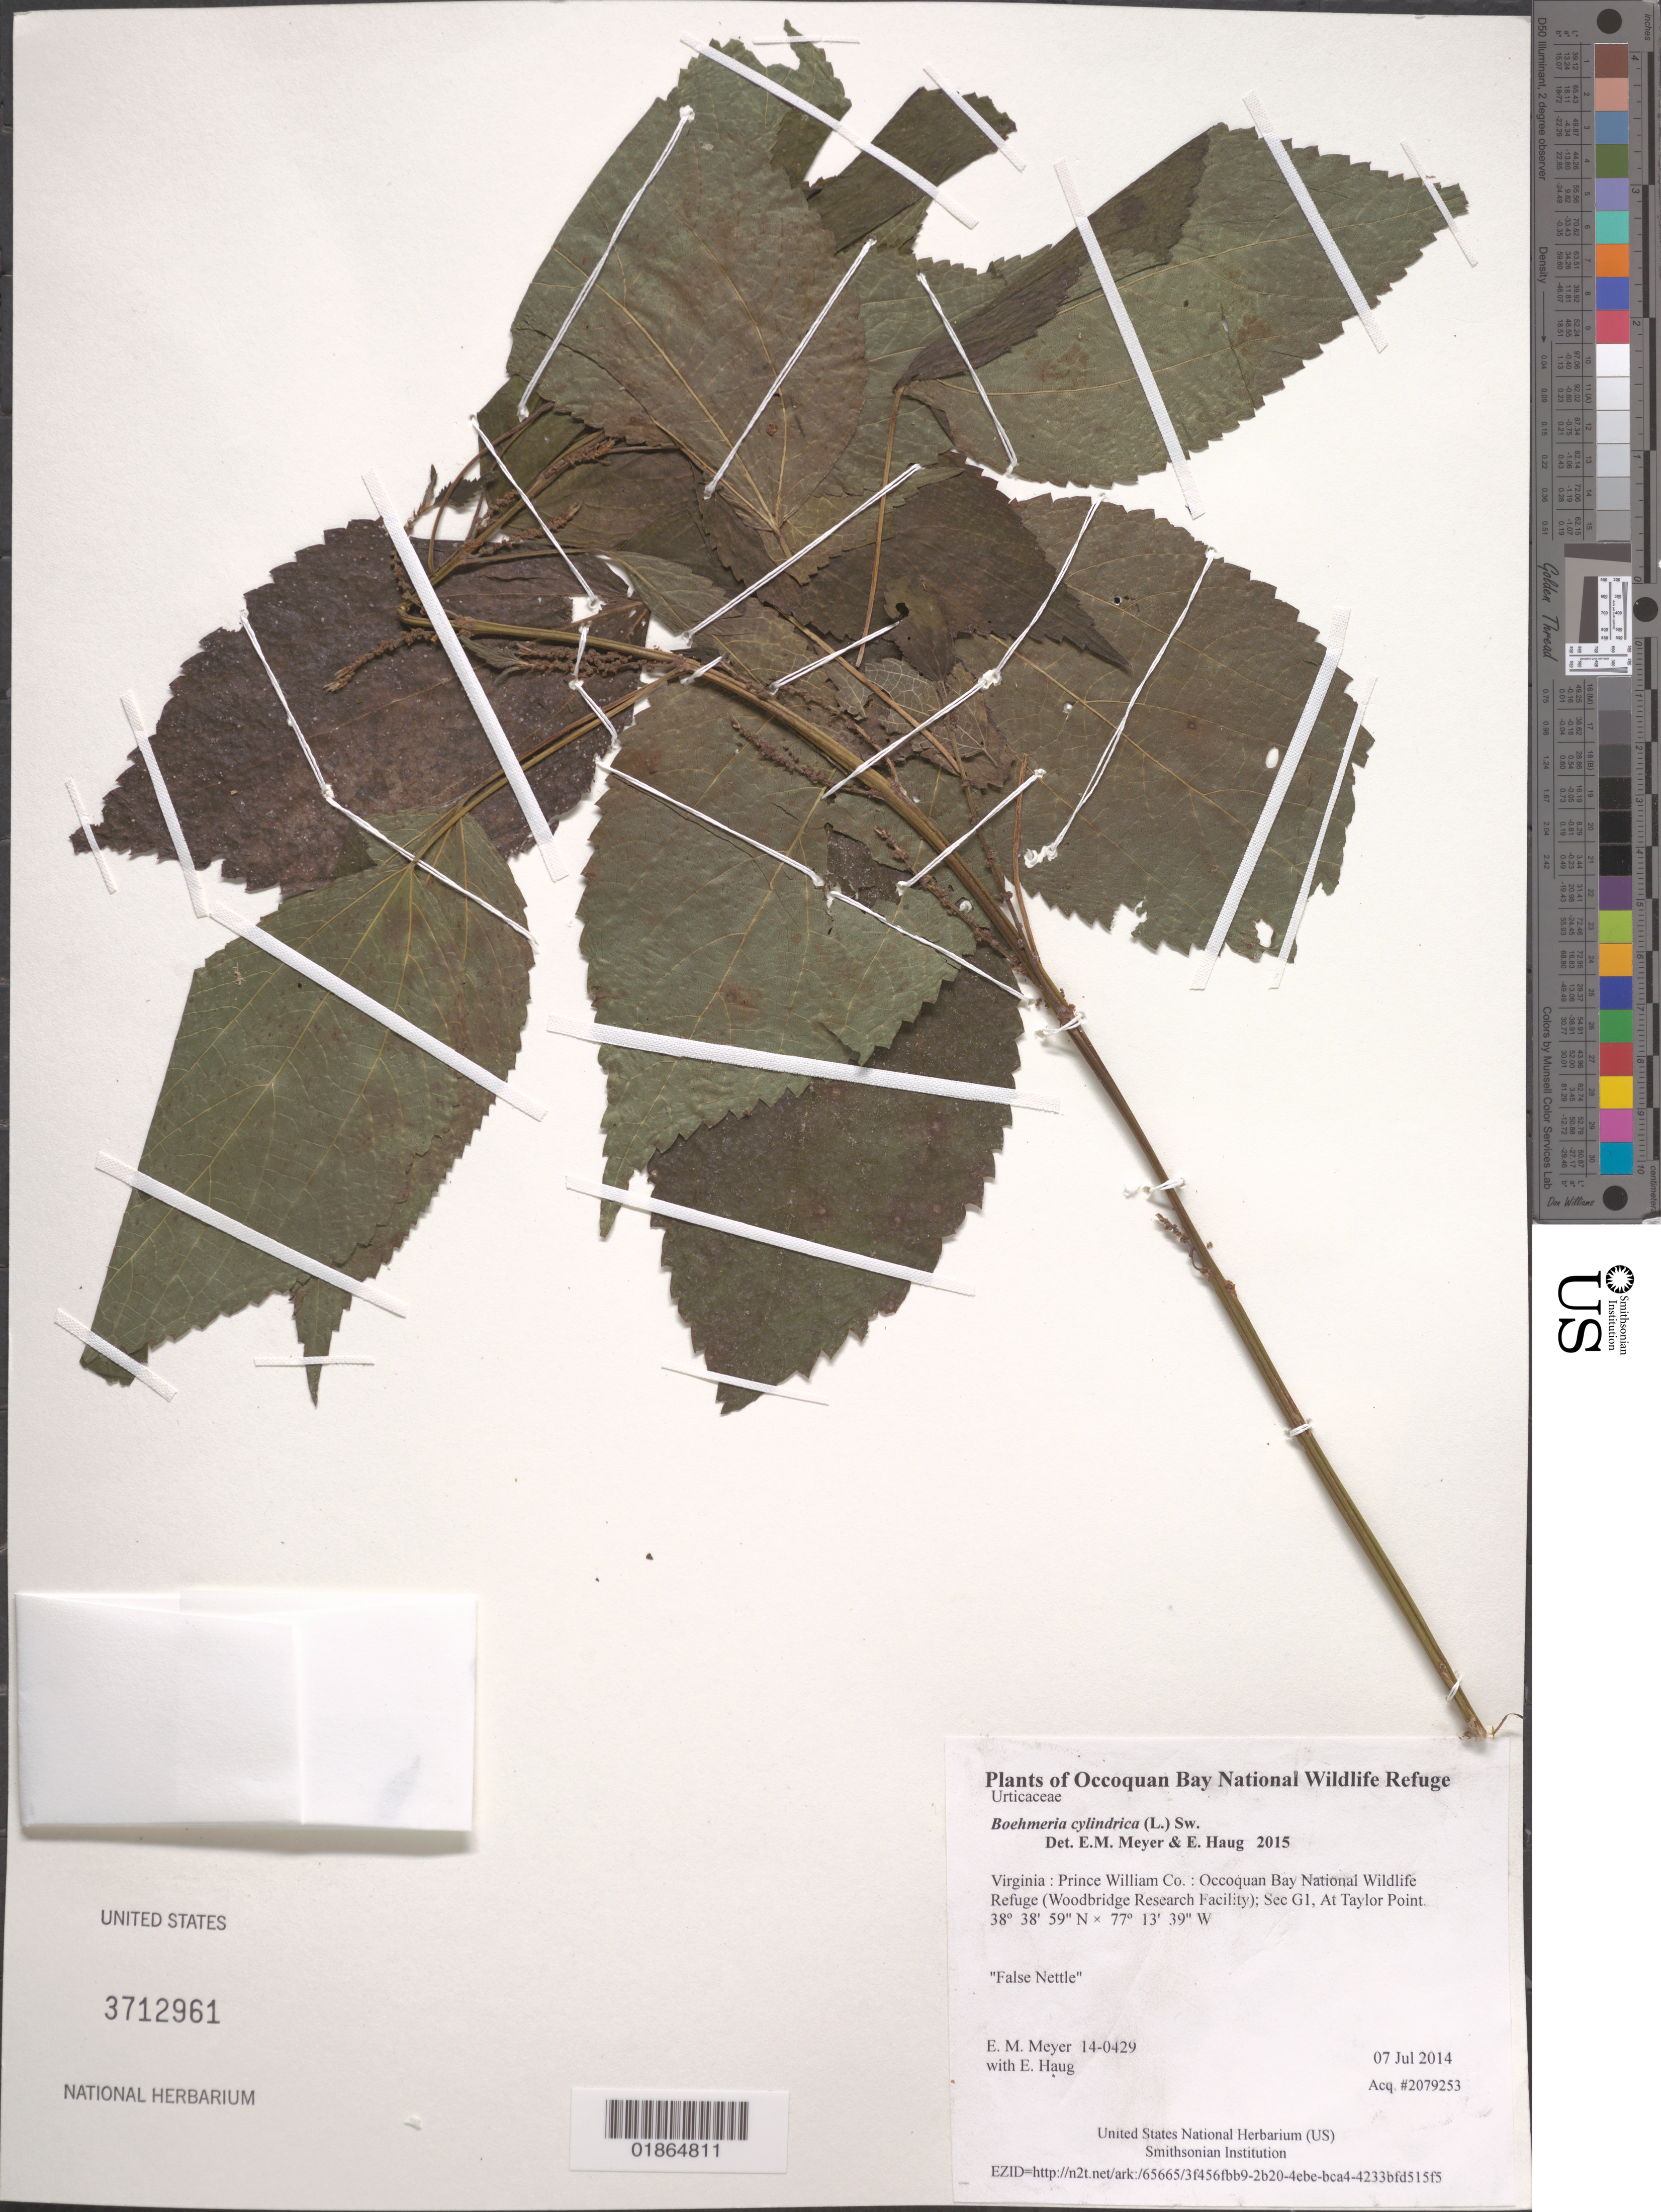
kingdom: Plantae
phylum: Tracheophyta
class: Magnoliopsida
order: Rosales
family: Urticaceae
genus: Boehmeria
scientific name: Boehmeria cylindrica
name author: (L.) Sw.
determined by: Meyer, E. M.; Haug, E.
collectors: E. M. Meyer & E. Haug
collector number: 14-0429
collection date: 2014-07-07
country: United States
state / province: Virginia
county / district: Prince William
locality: Occoquan Bay National Wildlife Refuge (Woodbridge Research Facility); Sec G1, At Taylor Point.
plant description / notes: False Nettle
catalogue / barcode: US 3712961